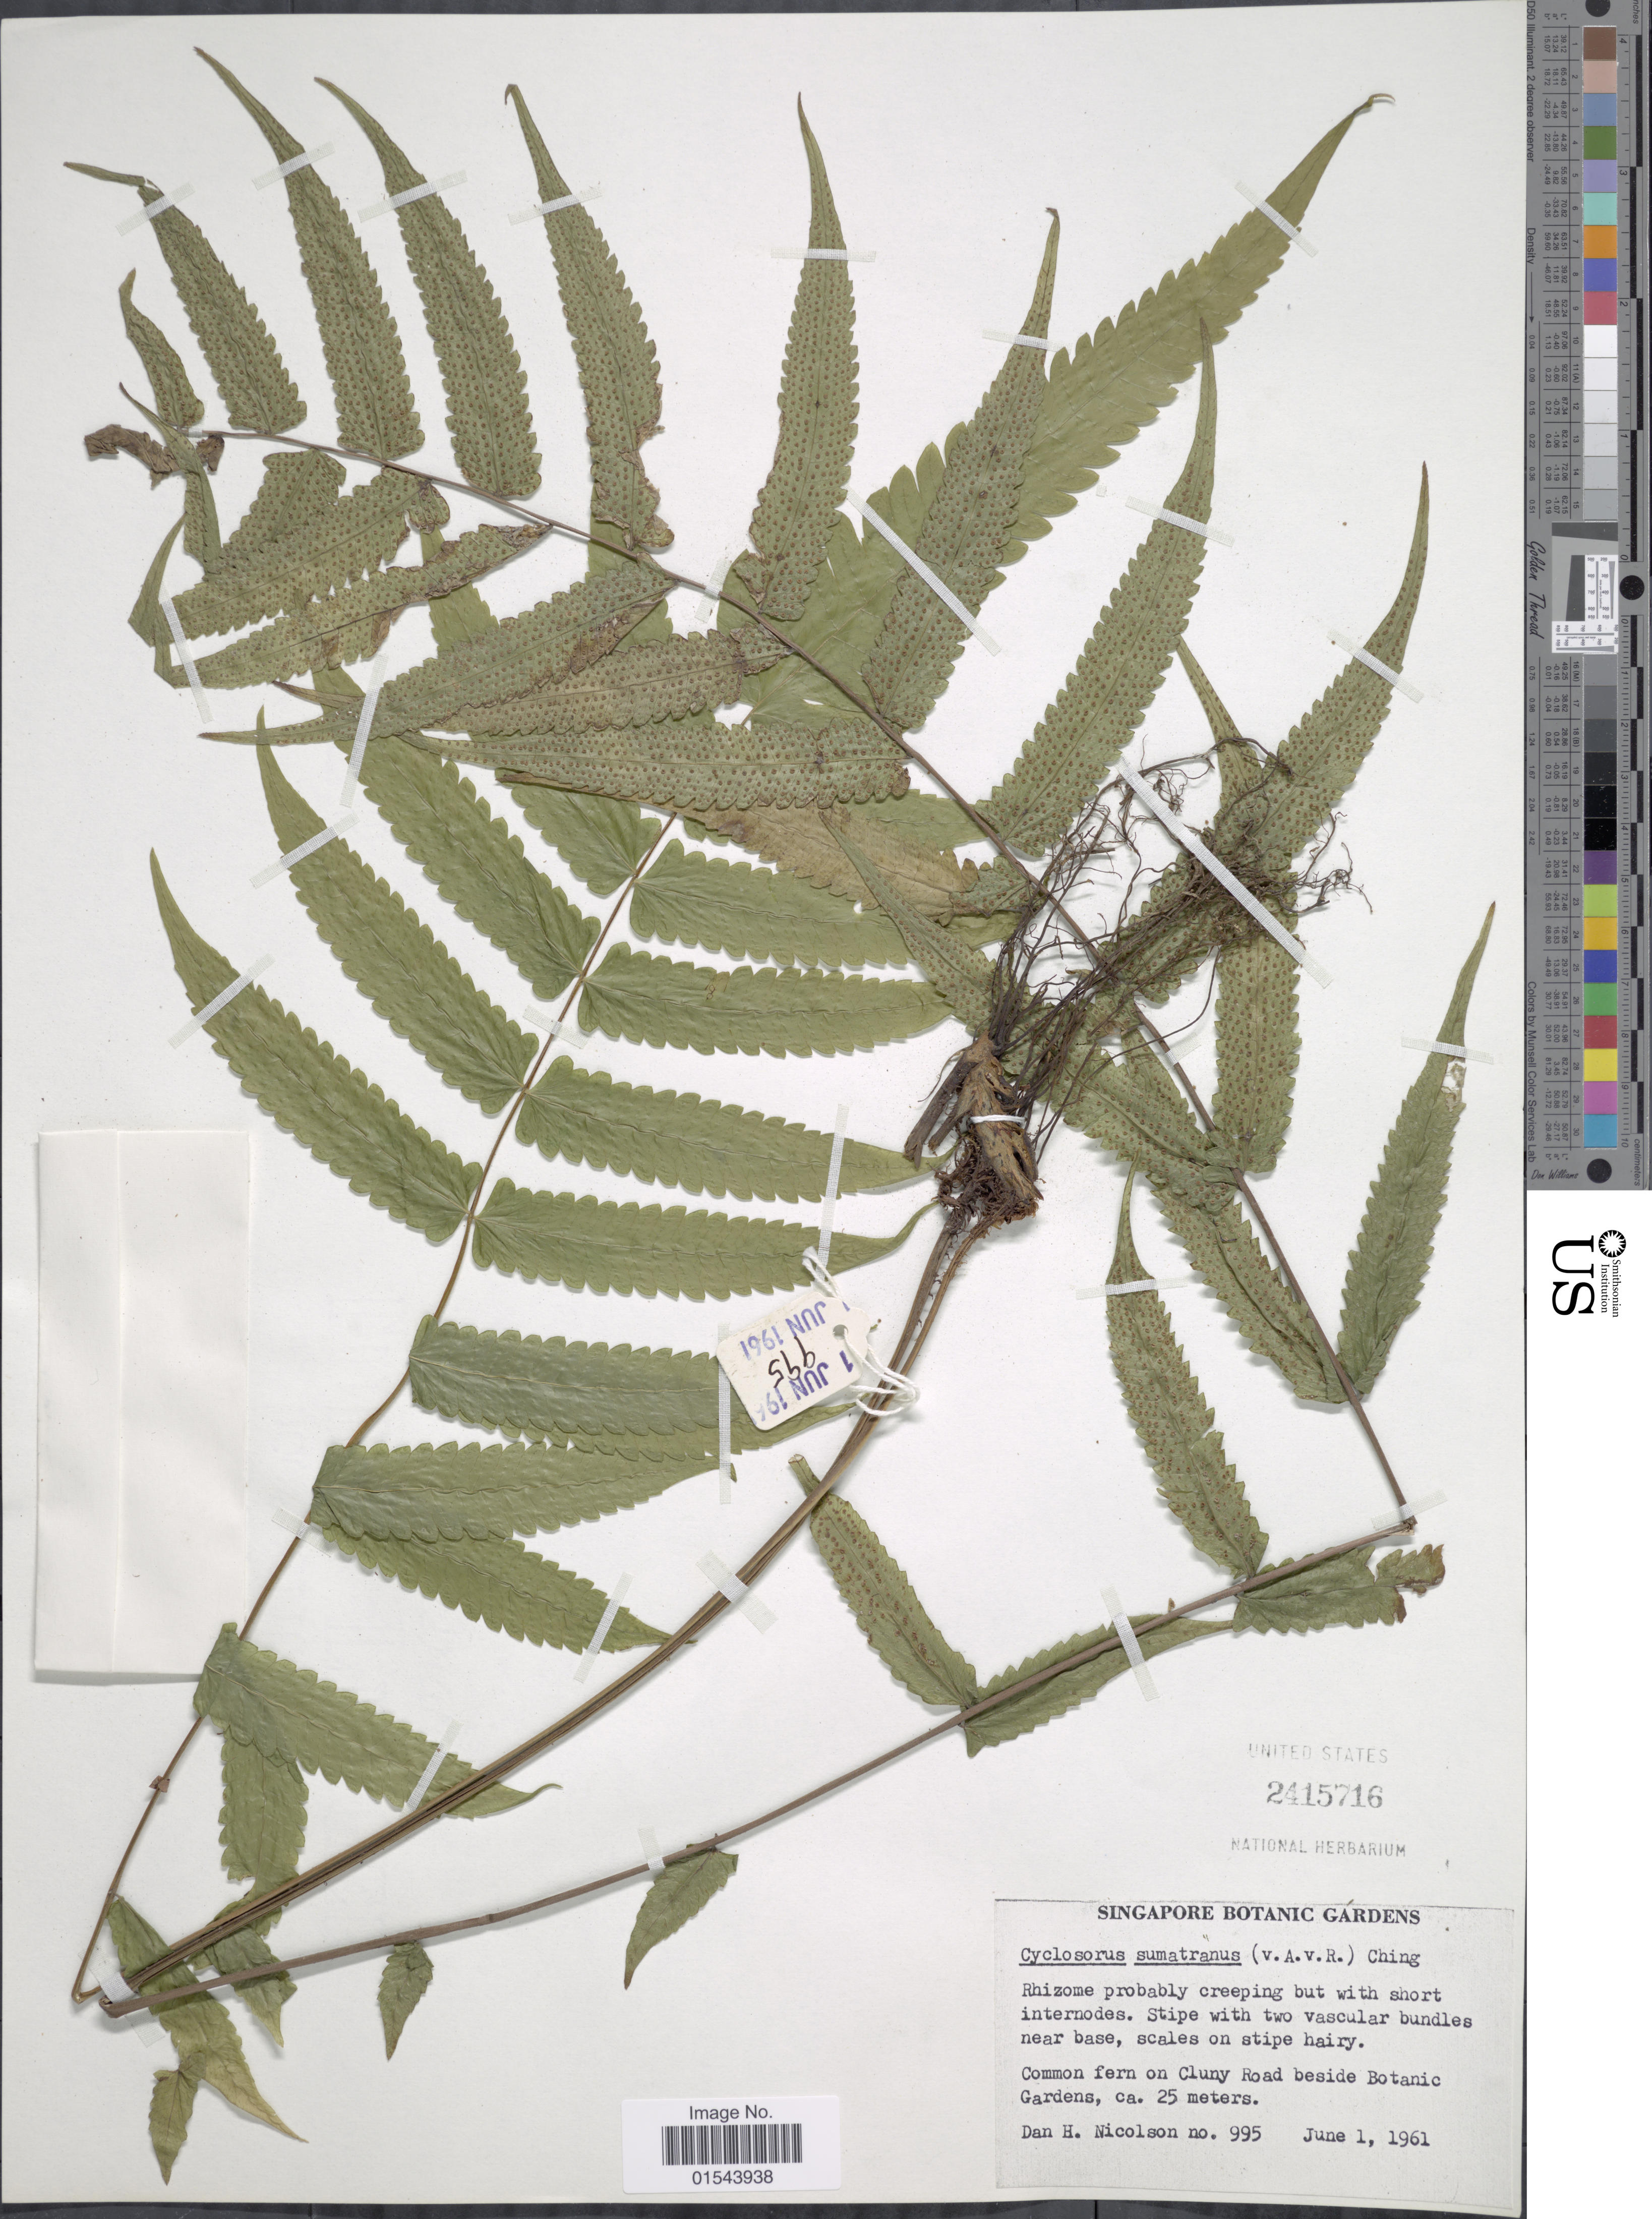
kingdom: Plantae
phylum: Tracheophyta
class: Polypodiopsida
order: Polypodiales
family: Thelypteridaceae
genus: Christella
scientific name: Christella sumatrana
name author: (Alderw.) Mitsuta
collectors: D. H. Nicolson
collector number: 995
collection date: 1961-06-01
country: Singapore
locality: Common fern on cluny Road beside Botanic gardens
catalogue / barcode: US 2415716